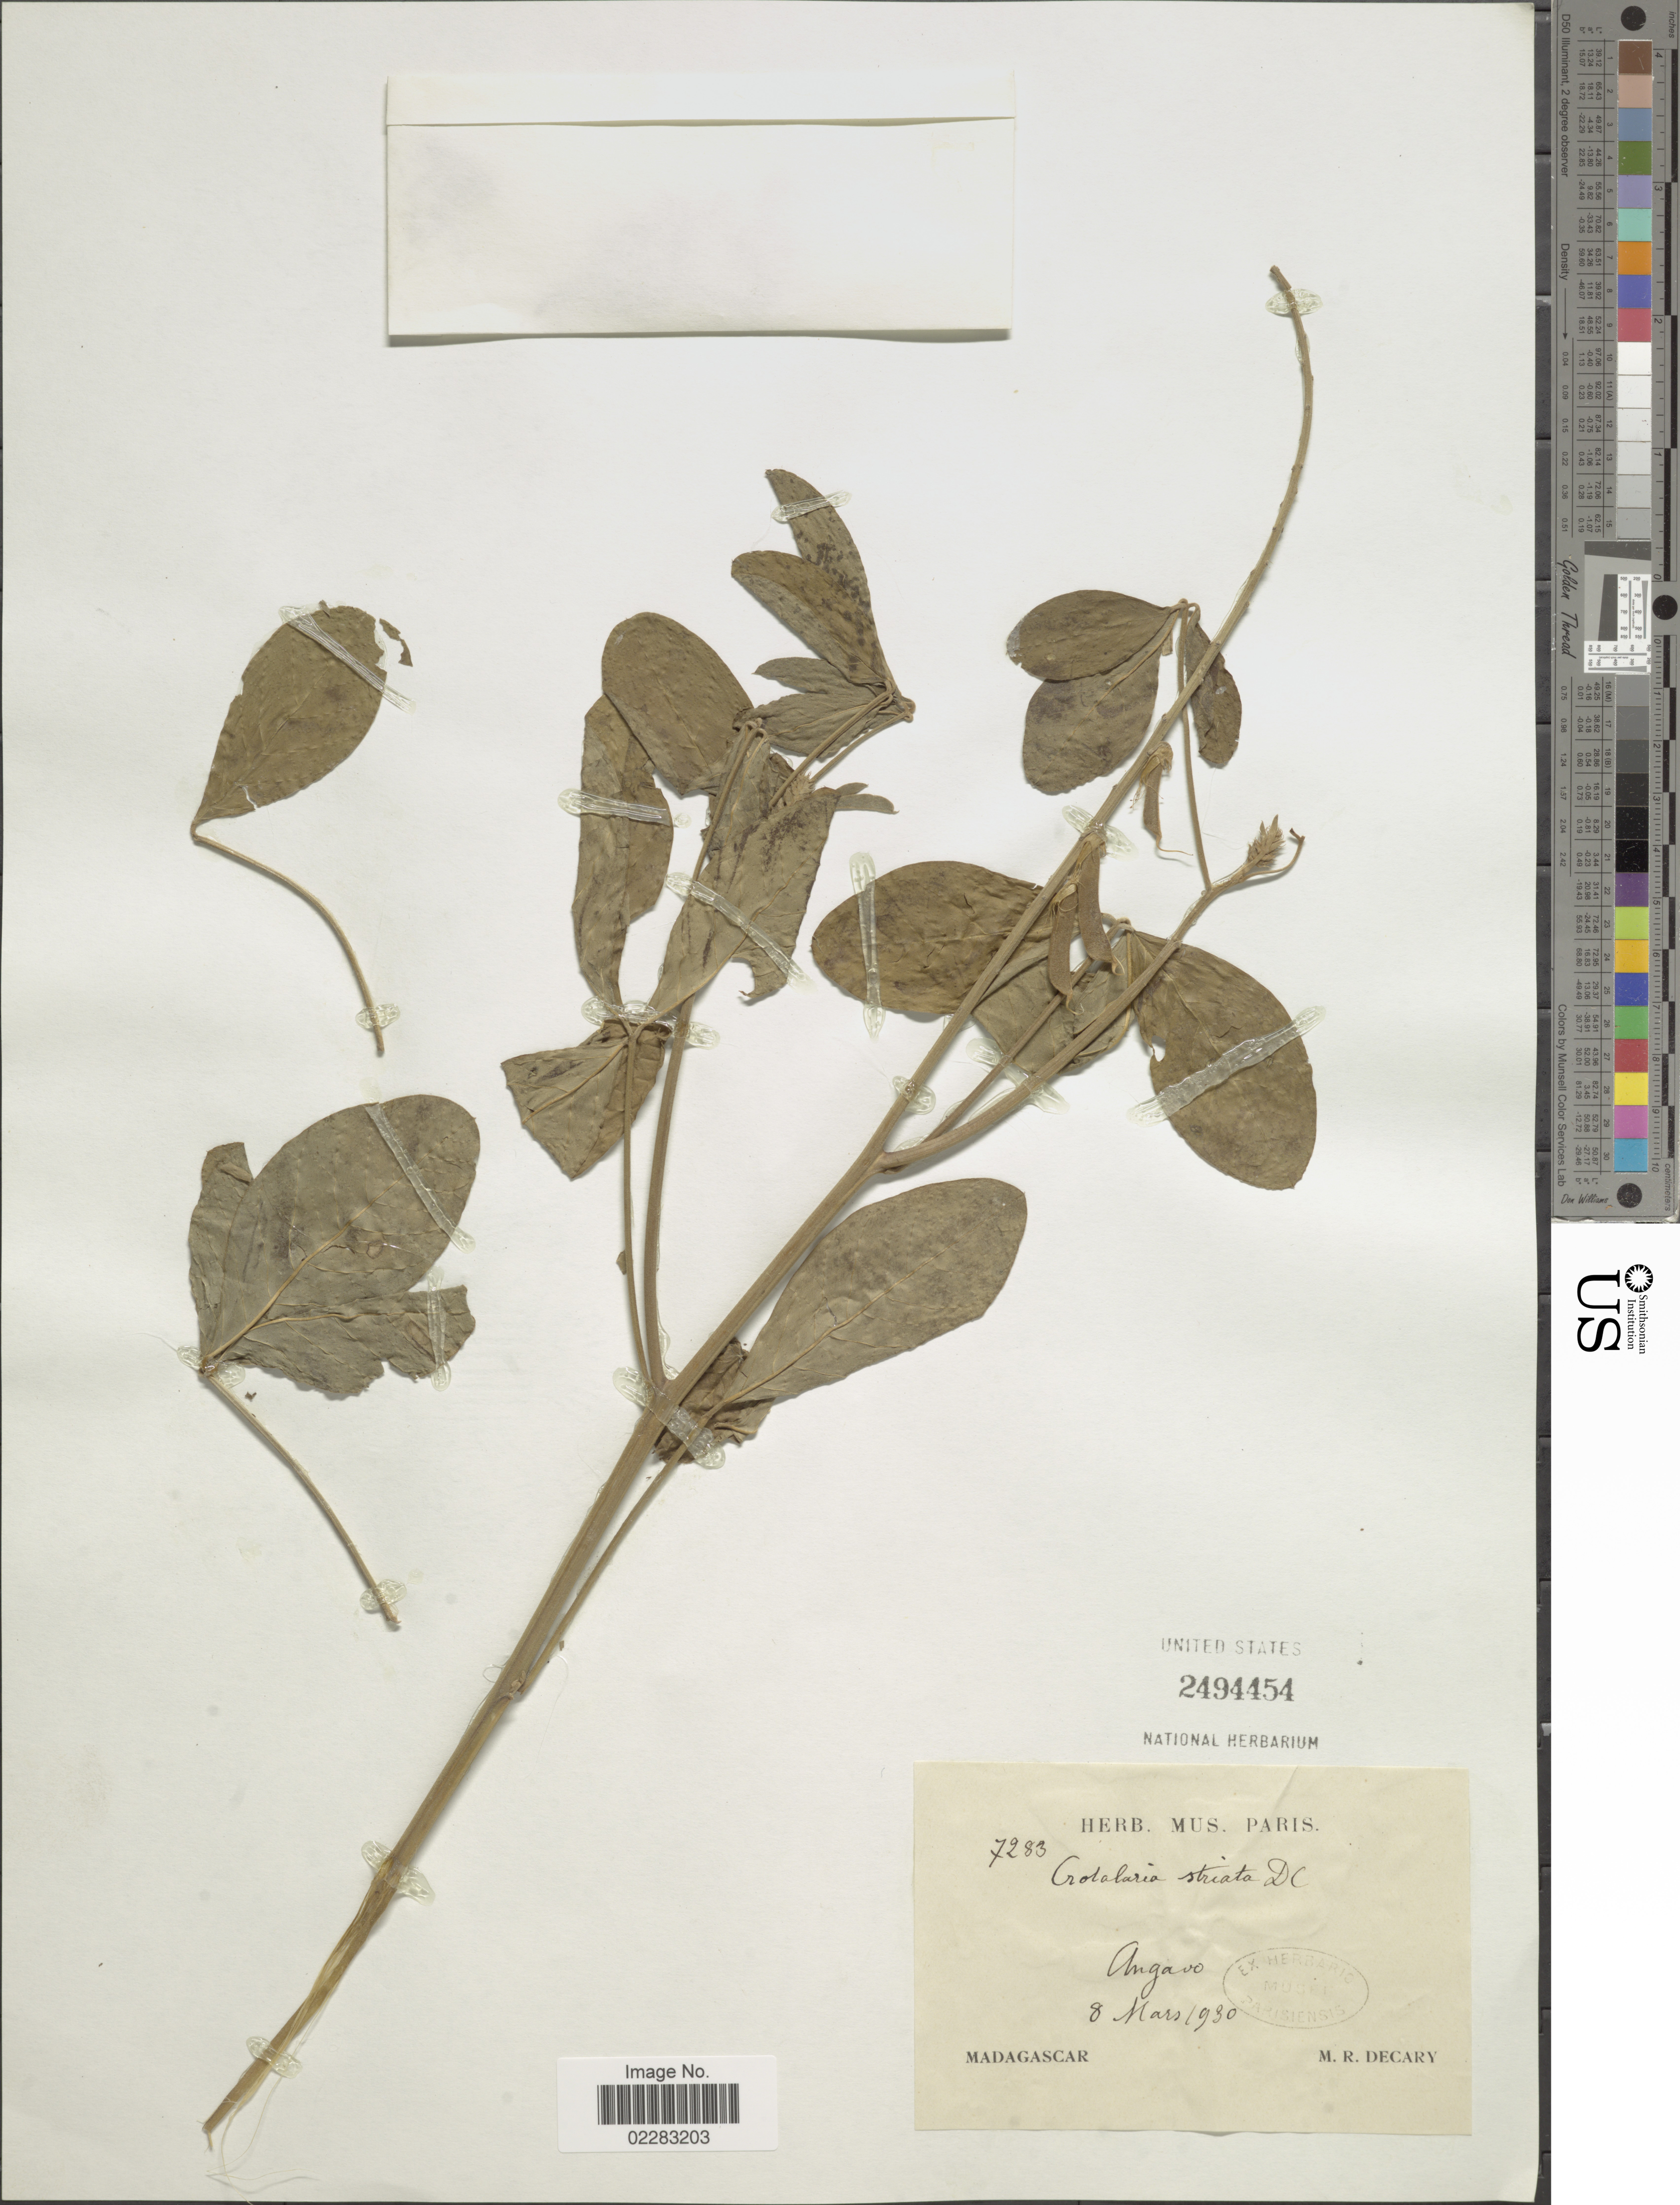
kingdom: Plantae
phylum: Tracheophyta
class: Magnoliopsida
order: Fabales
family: Fabaceae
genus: Crotalaria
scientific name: Crotalaria pallida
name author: Aiton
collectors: R. Decary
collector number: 7283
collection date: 1930-03-08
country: Madagascar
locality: Angavo.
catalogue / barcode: US 2494454